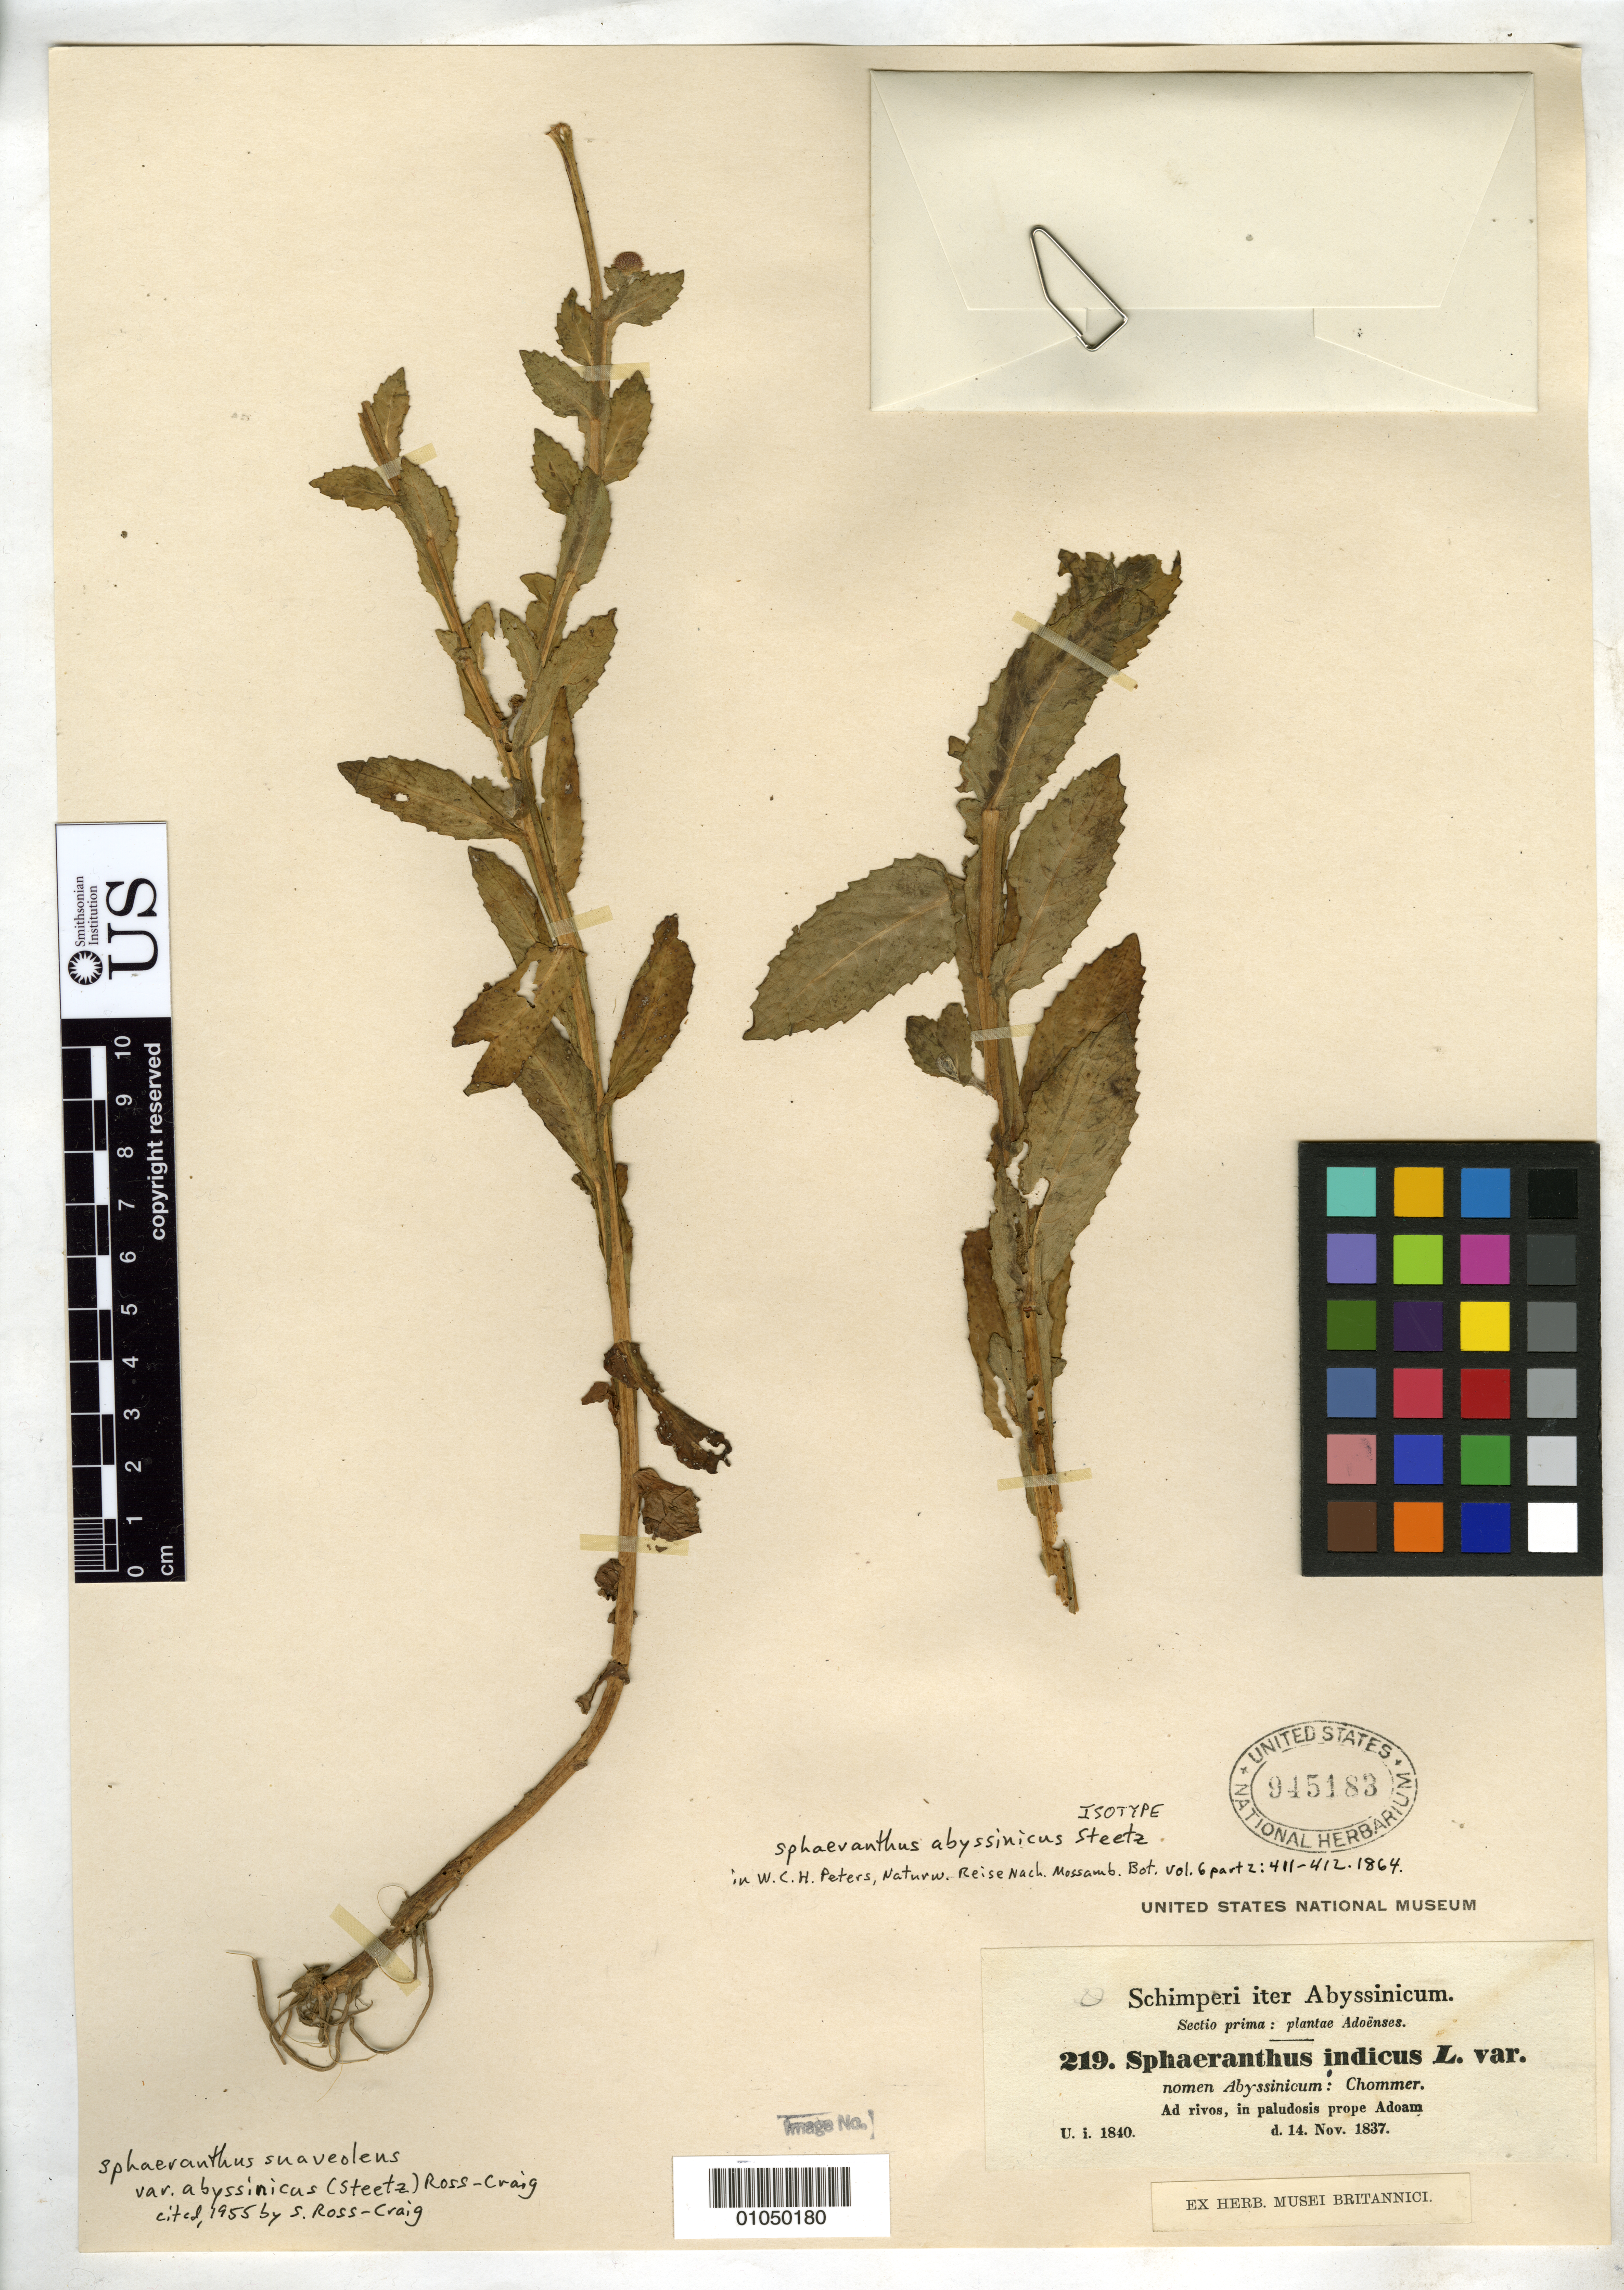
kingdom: Plantae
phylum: Tracheophyta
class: Magnoliopsida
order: Asterales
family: Asteraceae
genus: Sphaeranthus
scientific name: Sphaeranthus abyssinicus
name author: Steetz in Peters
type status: Isotype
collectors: G. W. Schimper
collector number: I 219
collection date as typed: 14 Nov 1837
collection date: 1837-11-14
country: Ethiopia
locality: Ad rivos, in paludosis prope Adoam.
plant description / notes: Currently accepted name as cited by Ross-Craig (1955).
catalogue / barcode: US 945183